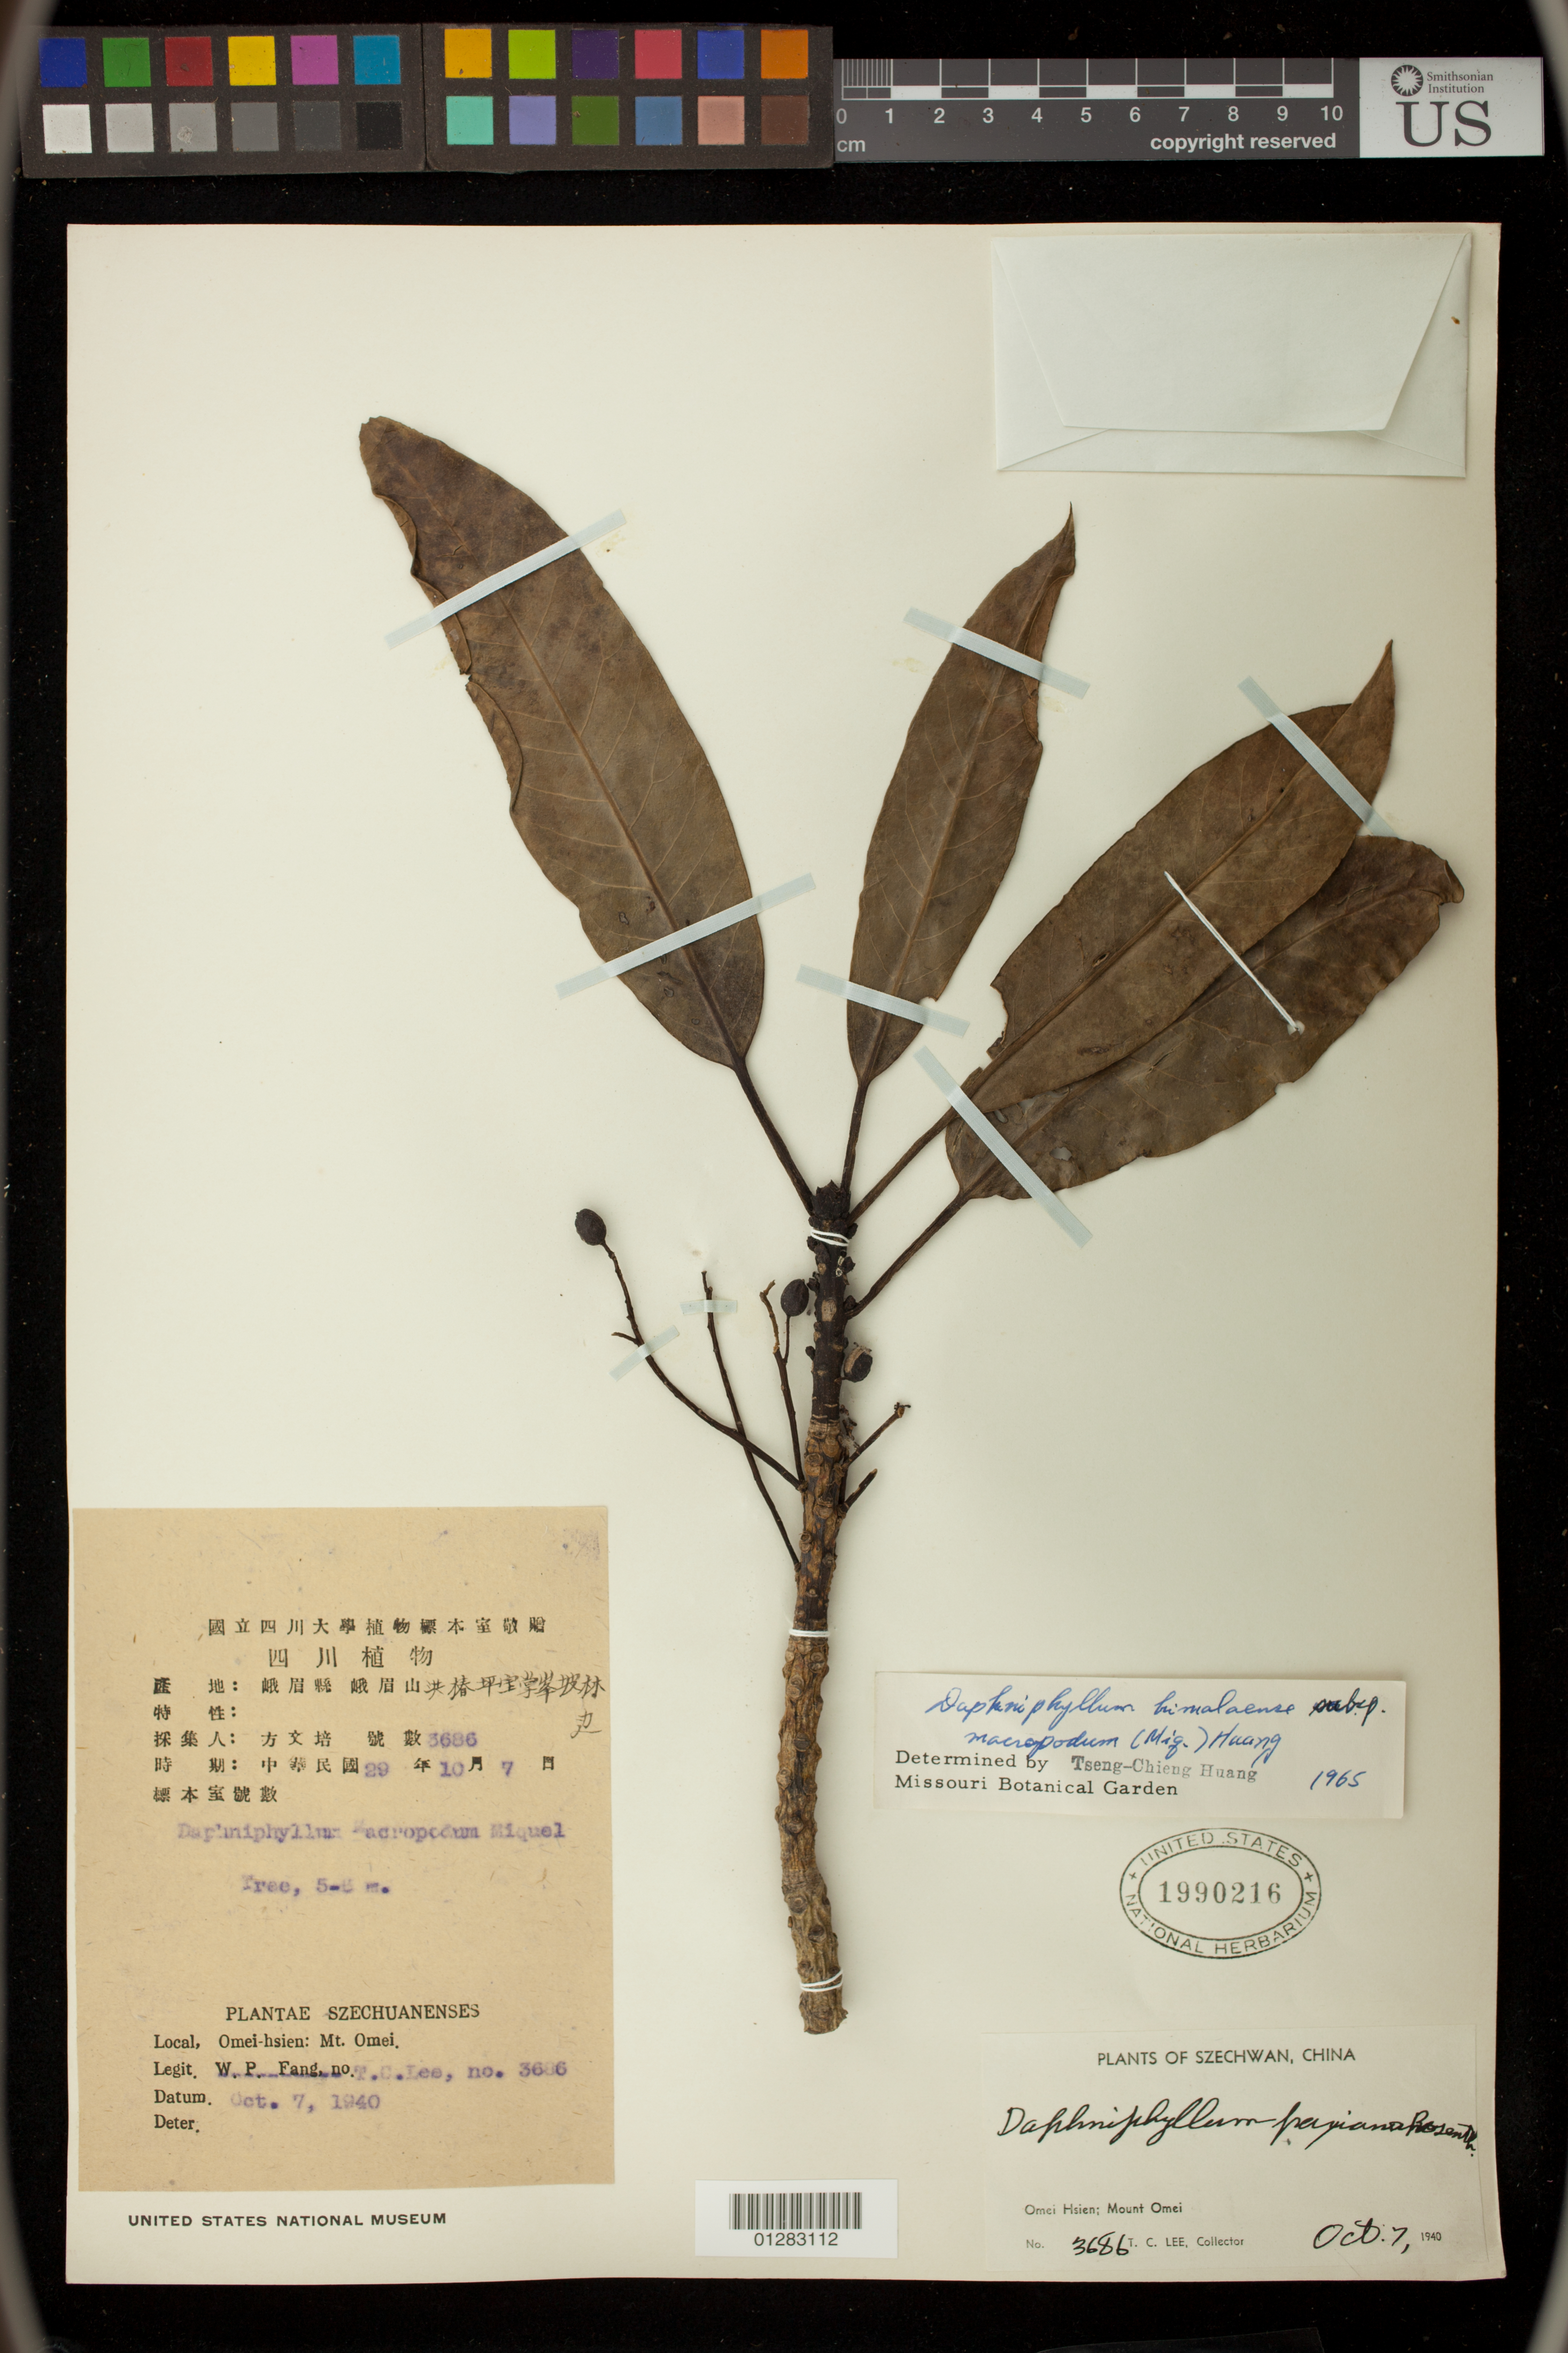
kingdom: Plantae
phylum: Tracheophyta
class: Magnoliopsida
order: Saxifragales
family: Daphniphyllaceae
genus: Daphniphyllum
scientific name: Daphniphyllum himalayense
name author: (Benth.) Müll. Arg.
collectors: T. Lee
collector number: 3686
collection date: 1940-10-07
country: China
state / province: Sichuan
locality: Omei-hsien: Mt Omei, Szechwan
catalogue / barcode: US 1990216